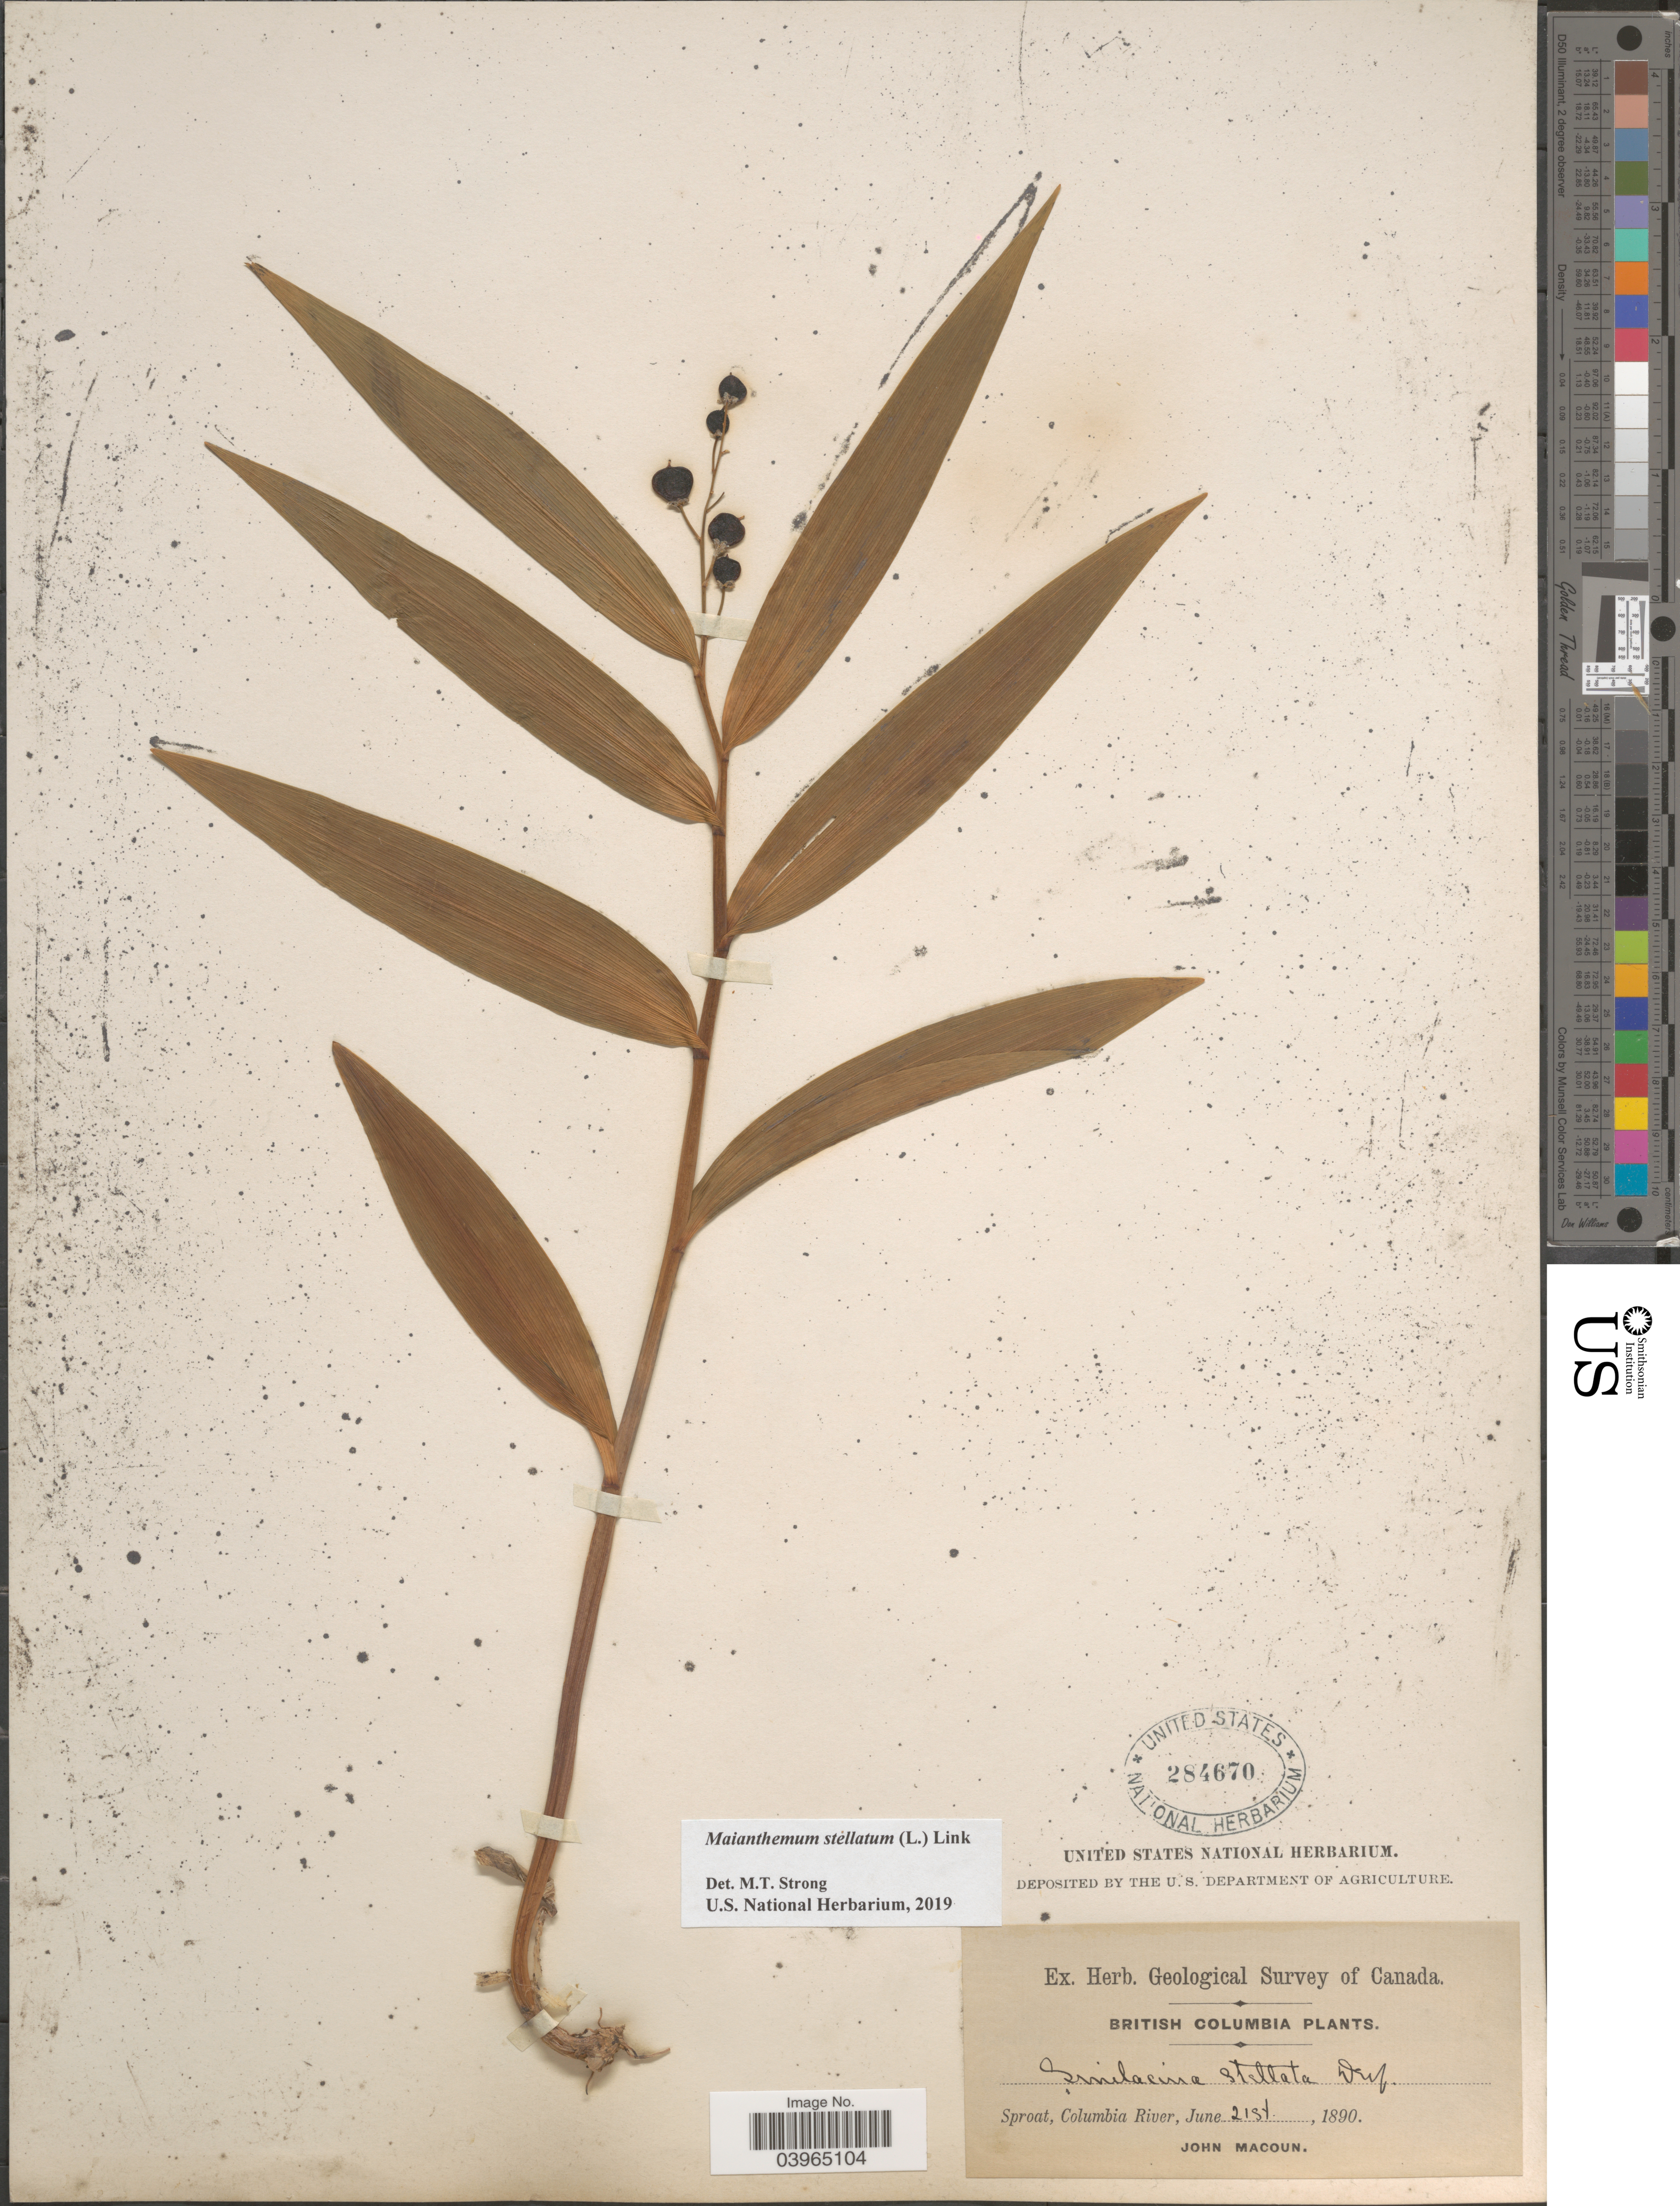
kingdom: Plantae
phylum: Tracheophyta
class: Liliopsida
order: Asparagales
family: Asparagaceae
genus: Maianthemum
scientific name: Maianthemum stellatum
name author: (L.) Link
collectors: J. Macoun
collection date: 1890-06-21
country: Canada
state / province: British Columbia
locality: Sproat, Columbia River.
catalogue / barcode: US 284670